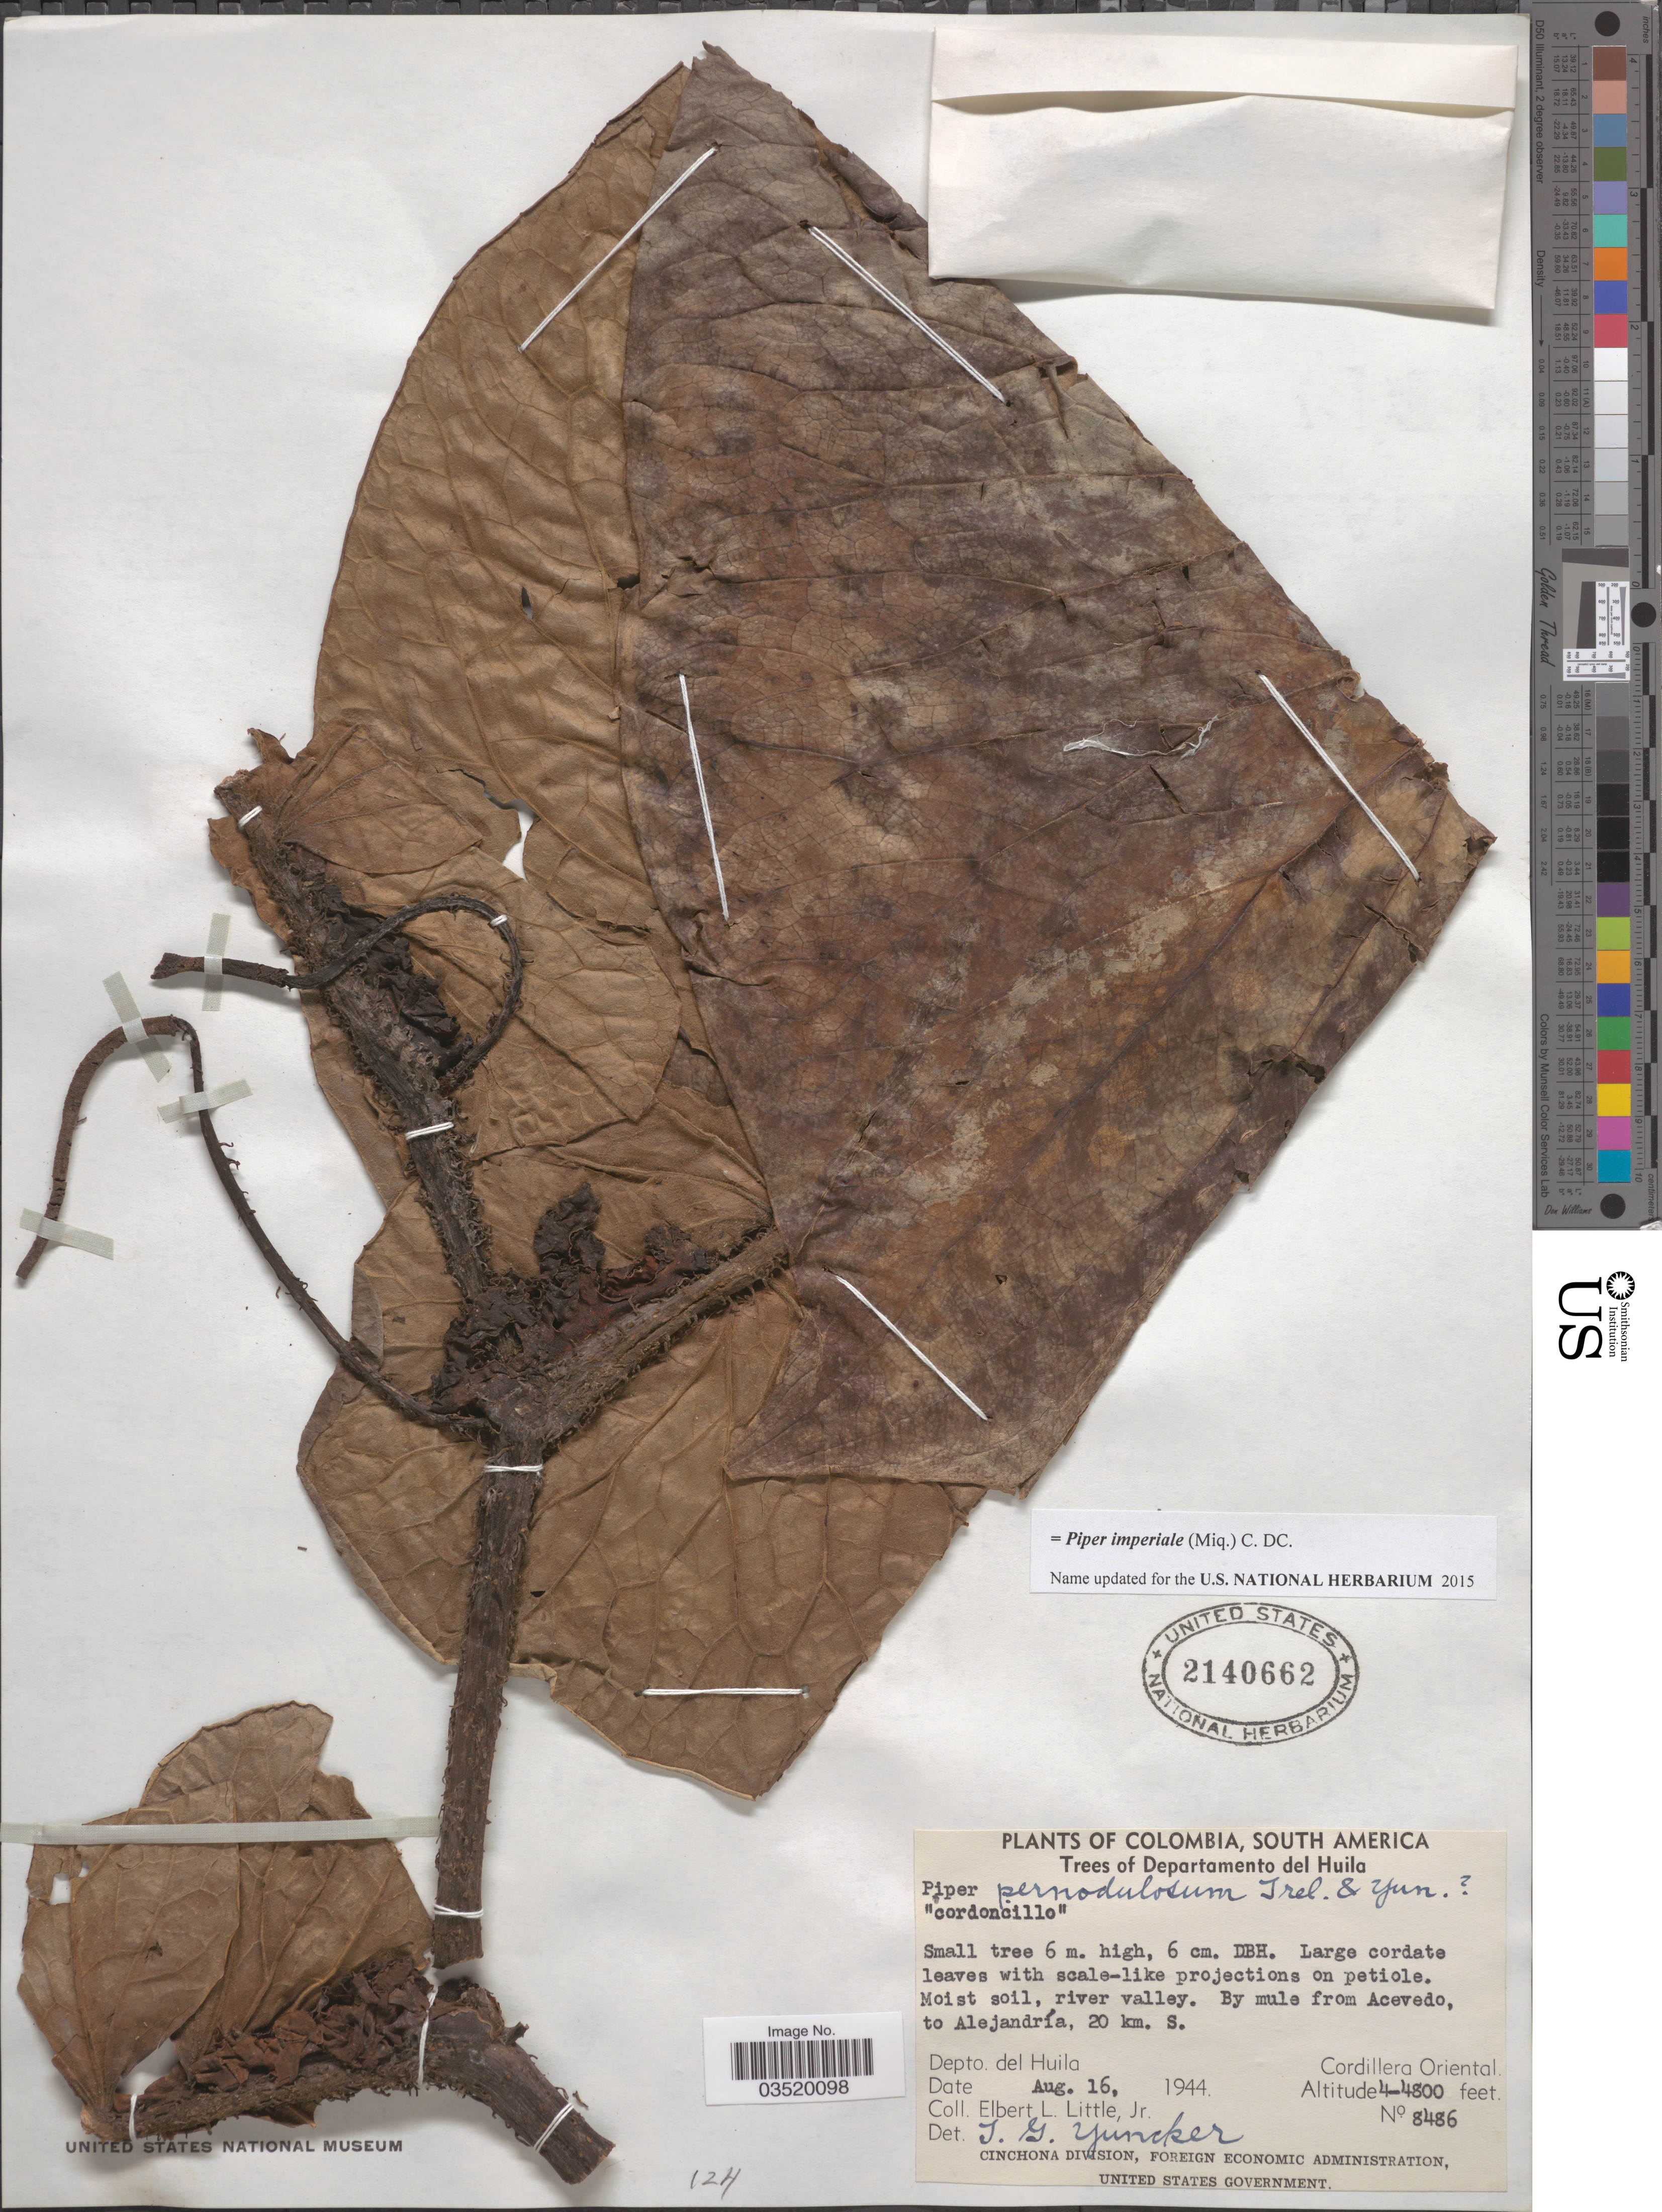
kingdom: Plantae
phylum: Tracheophyta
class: Magnoliopsida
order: Piperales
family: Piperaceae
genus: Piper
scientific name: Piper imperiale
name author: (Miq.) C. DC.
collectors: E. L. Little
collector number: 8486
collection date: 1944-08-16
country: Colombia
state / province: Huila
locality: Departamento del Huila. River valley, By mule from Acevedo, to Alejandría, 20 km. S. Cordillera Oriental.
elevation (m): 1219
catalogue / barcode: US 2140662